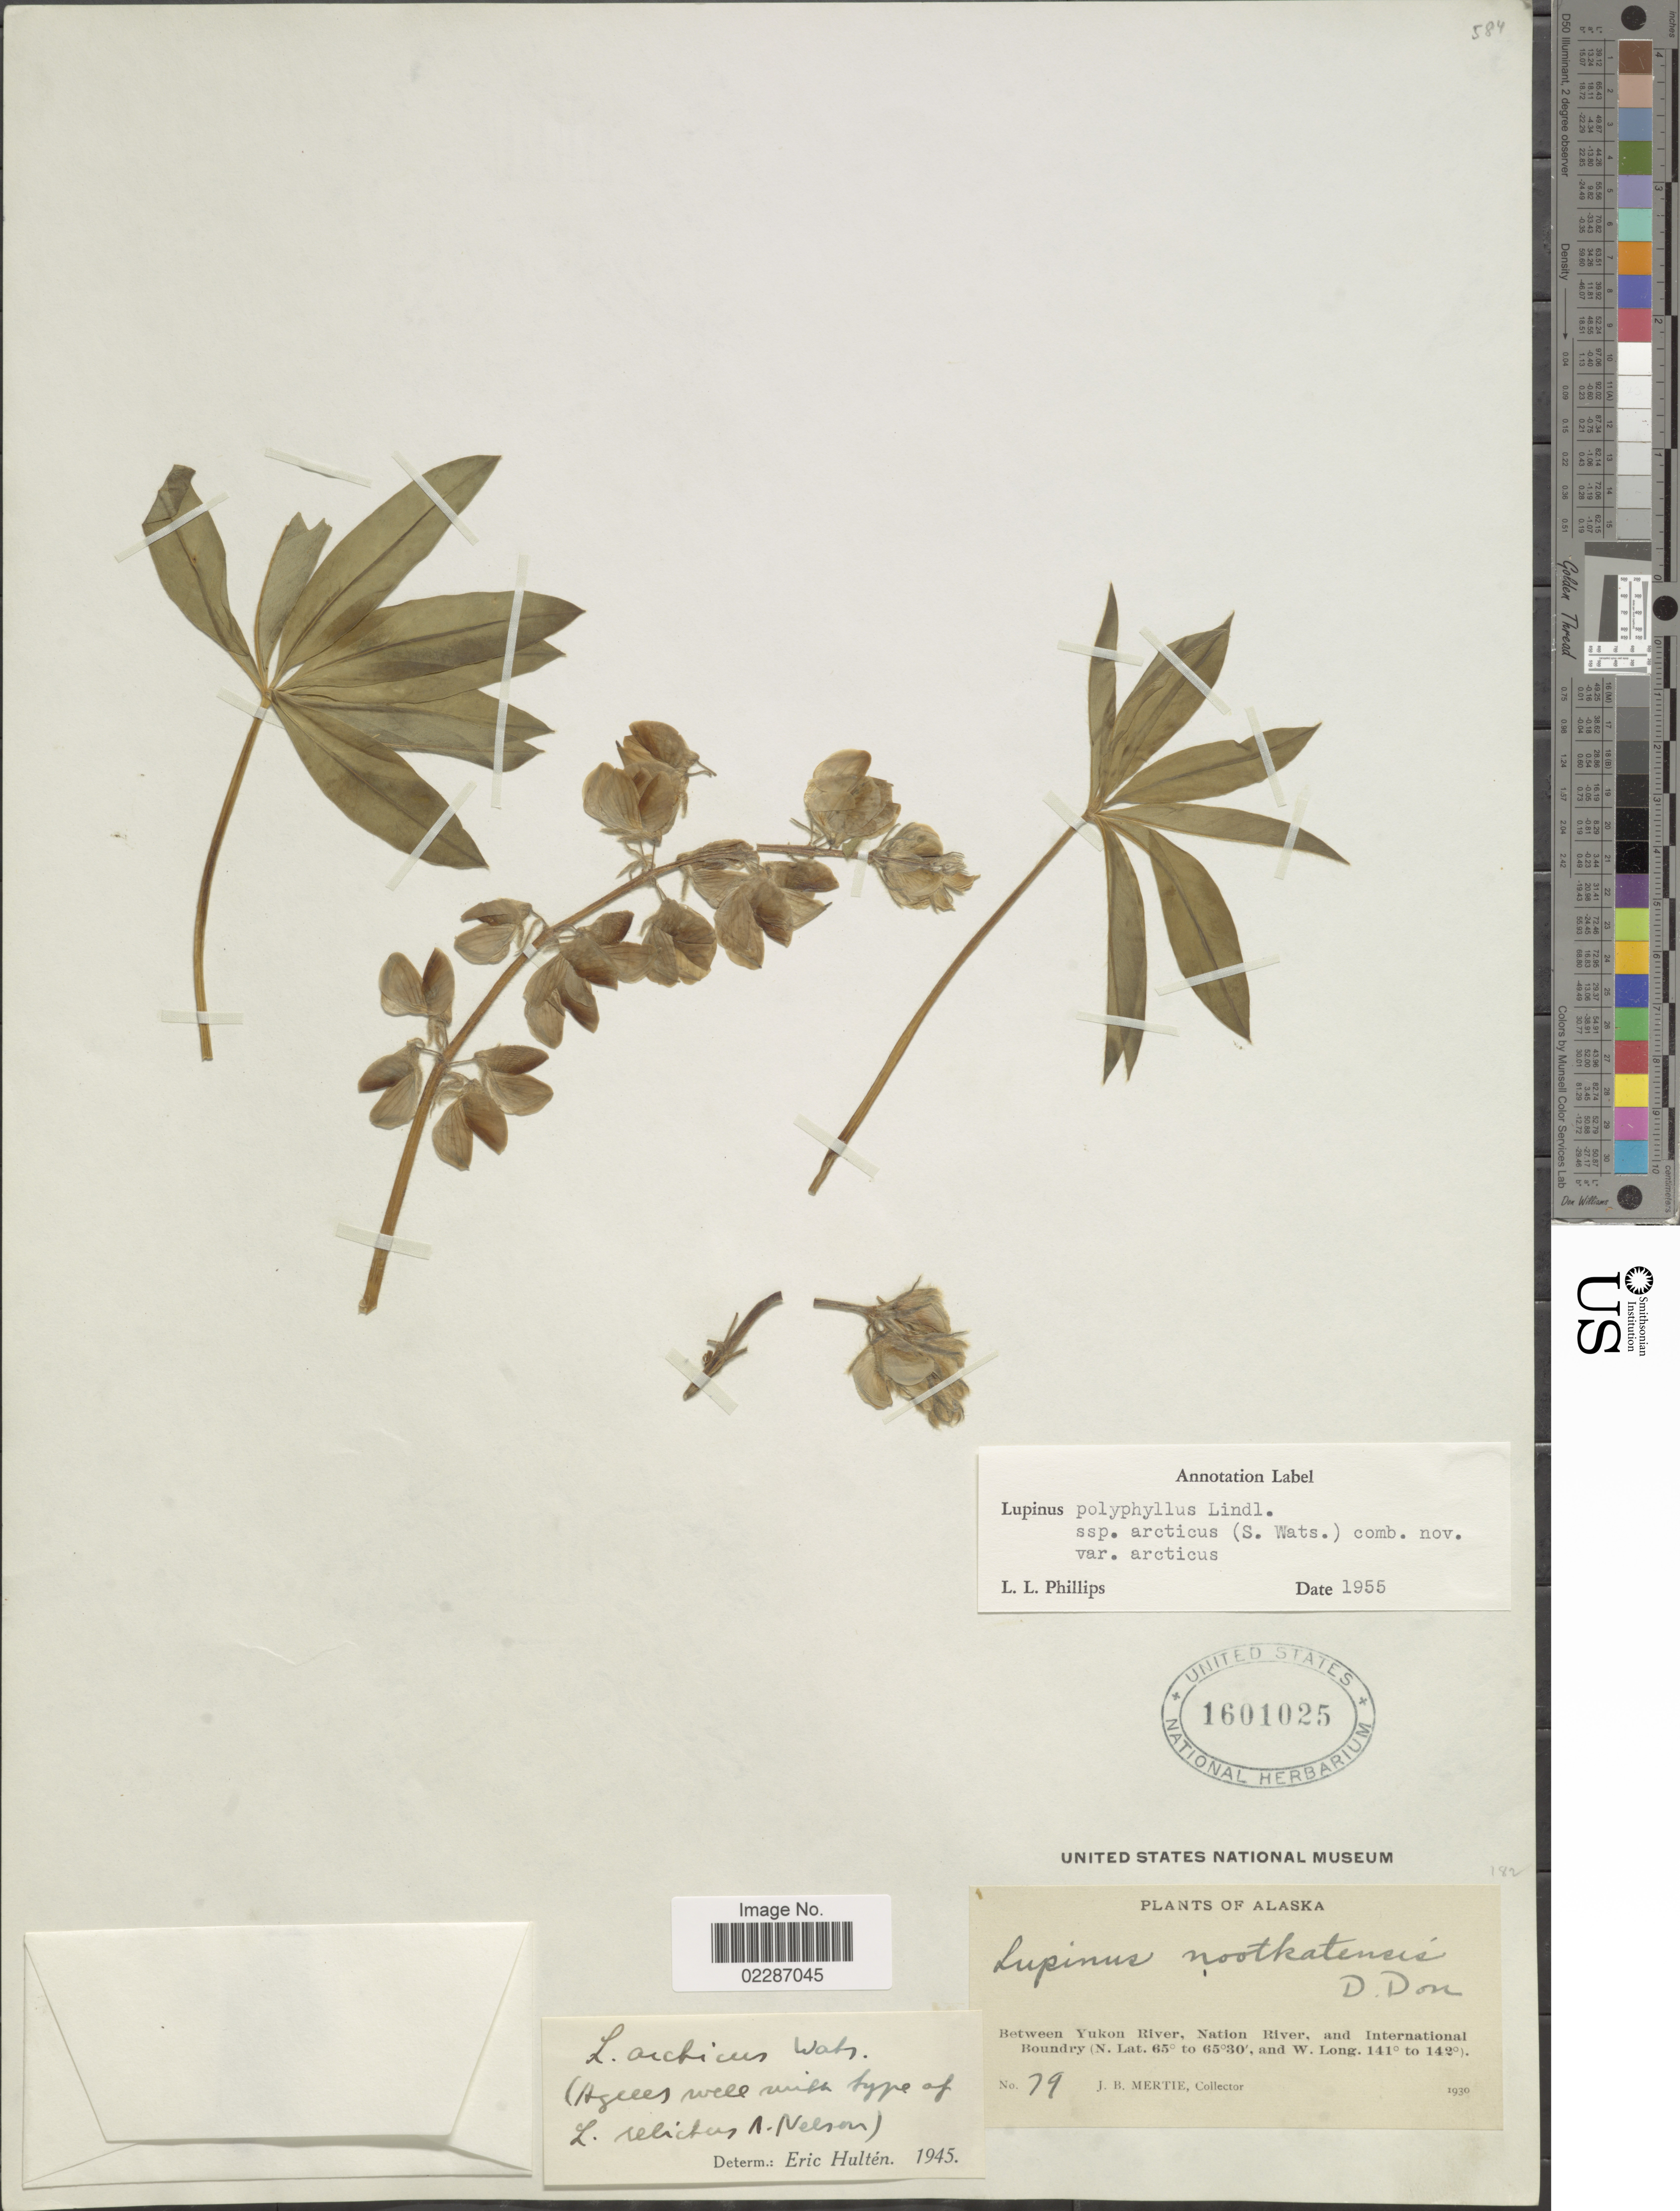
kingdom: Plantae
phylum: Tracheophyta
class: Magnoliopsida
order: Fabales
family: Fabaceae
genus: Lupinus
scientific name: Lupinus arcticus subsp. arcticus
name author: S. Watson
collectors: J. Mertie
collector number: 79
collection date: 1930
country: United States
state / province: Alaska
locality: Between Yukon River, Nation River, and International Boundary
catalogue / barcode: US 1601025